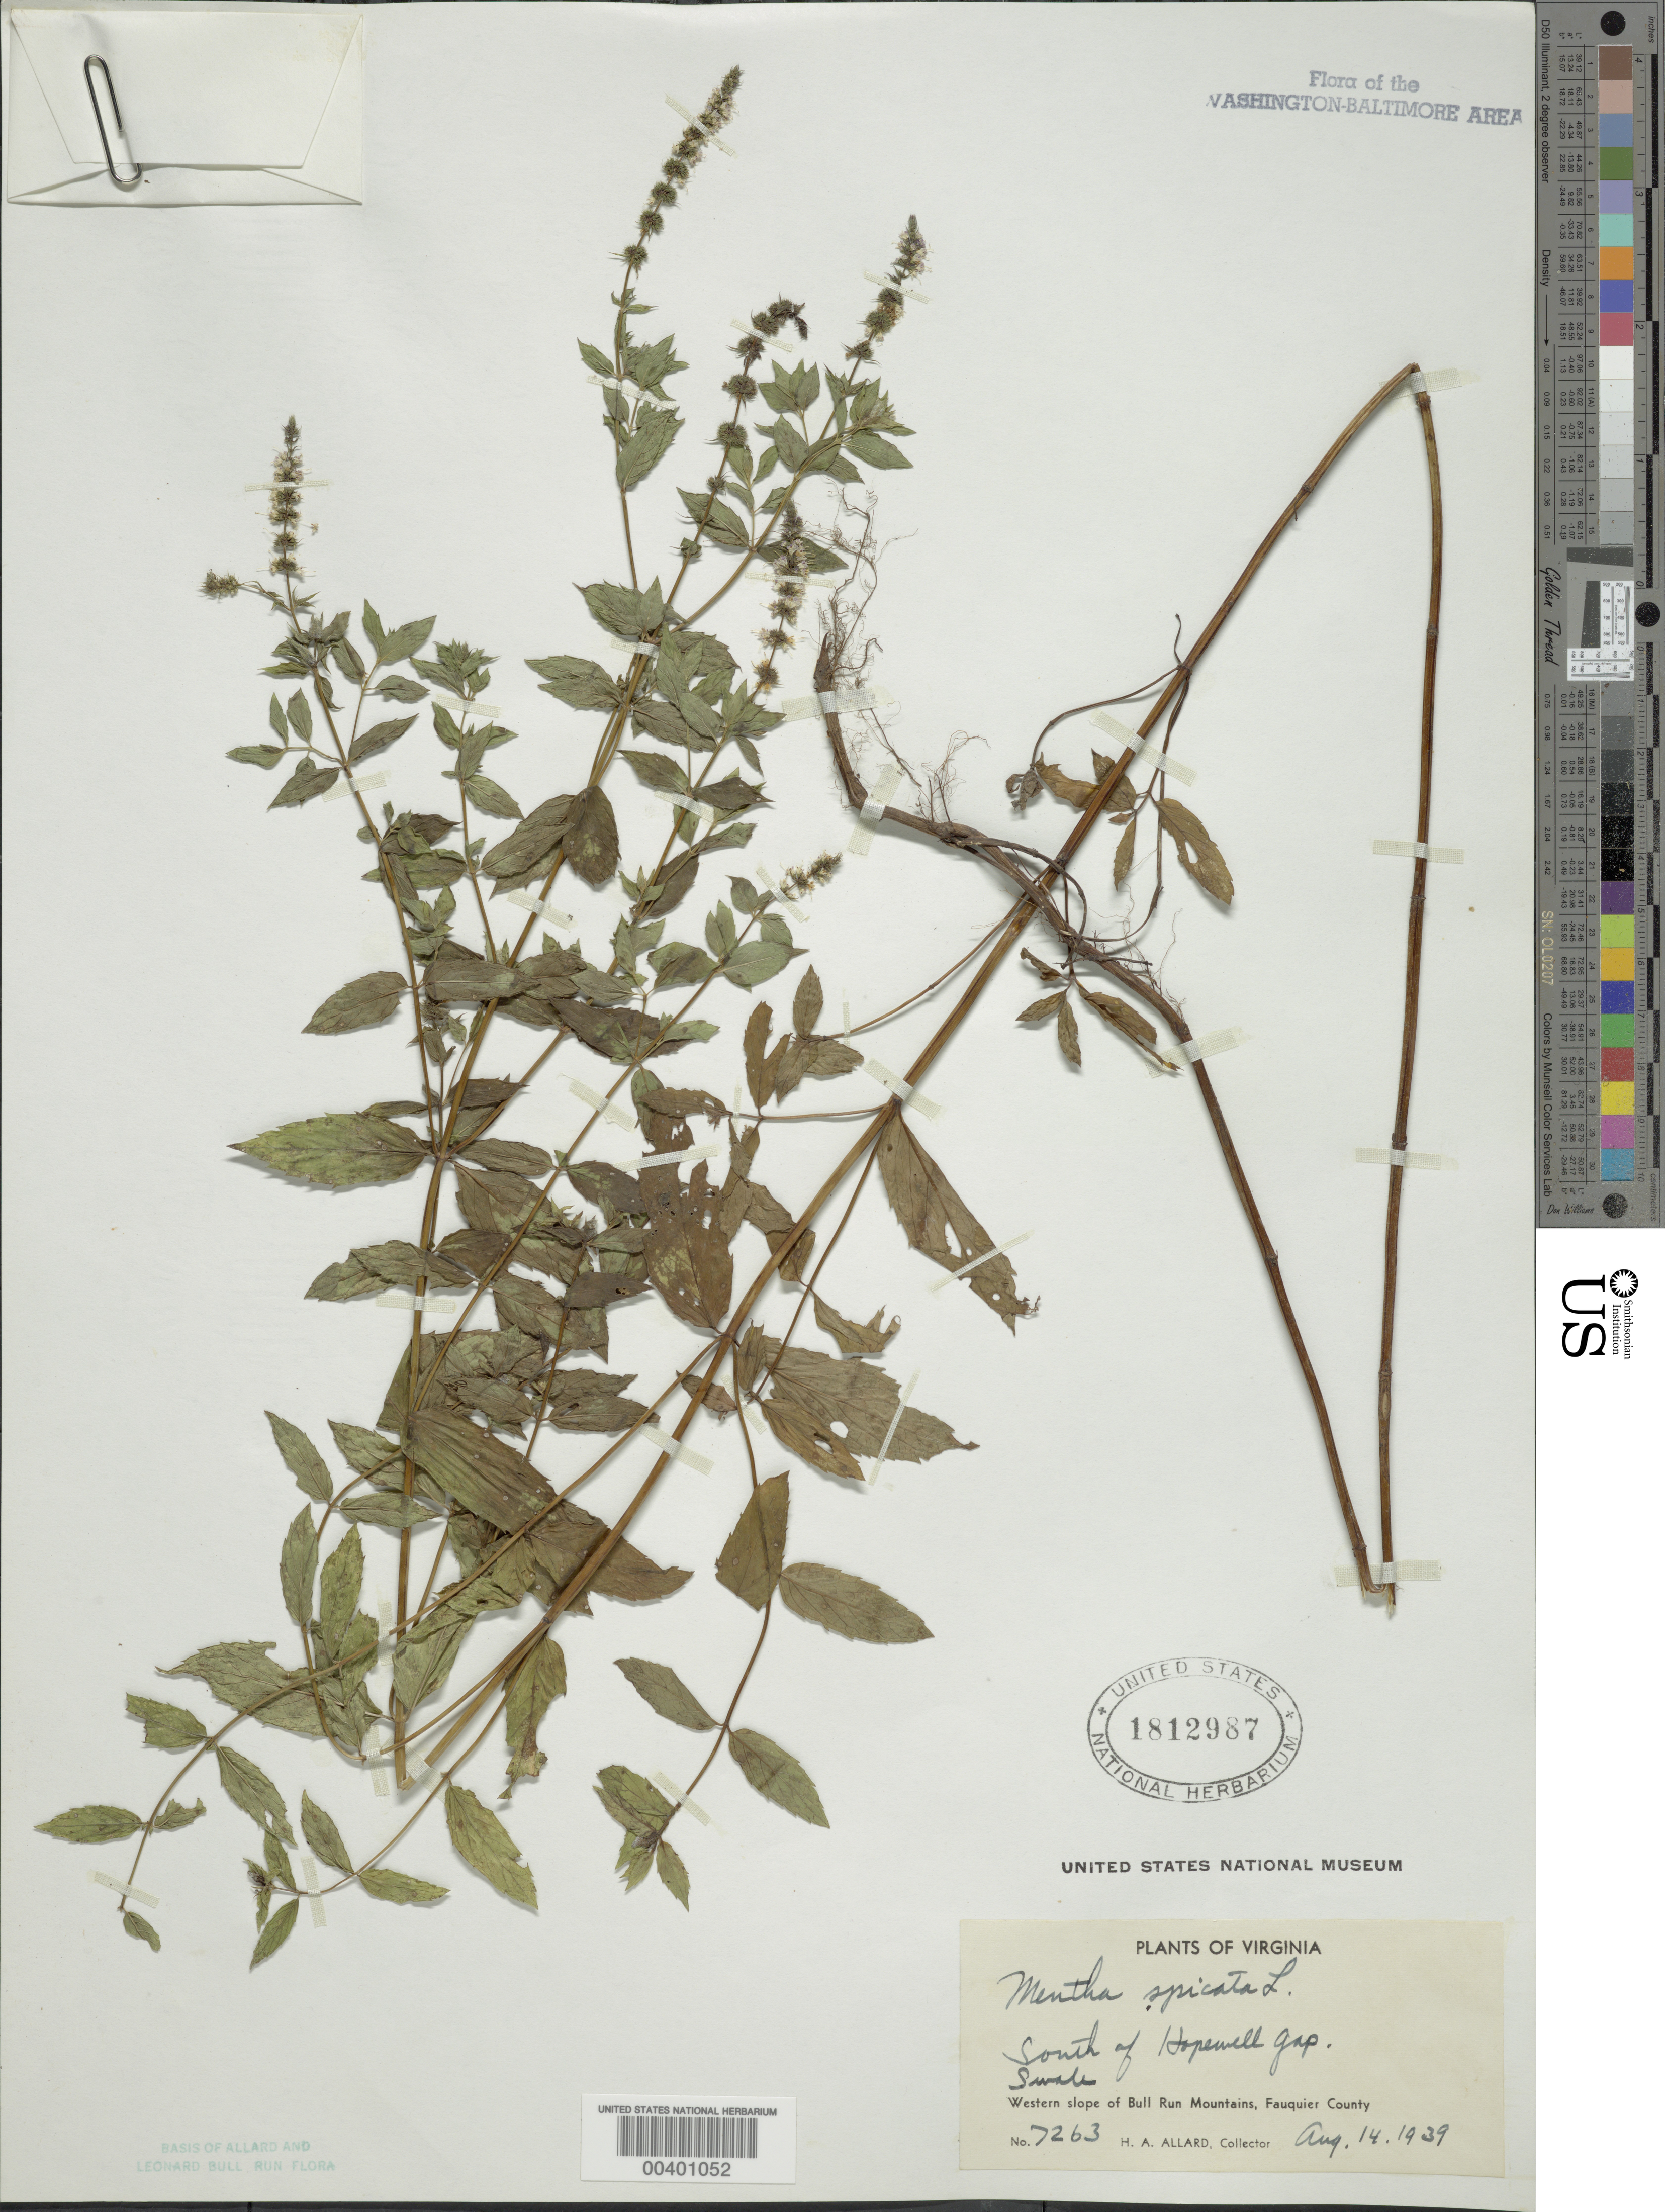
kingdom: Plantae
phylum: Tracheophyta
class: Magnoliopsida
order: Lamiales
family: Lamiaceae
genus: Mentha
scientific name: Mentha spicata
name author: L.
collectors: H. A. Allard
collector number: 7263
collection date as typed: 14 Aug 1939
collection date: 1939-08-14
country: United States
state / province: Virginia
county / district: Fauquier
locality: South of Hopewell Gap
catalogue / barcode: US 1812987